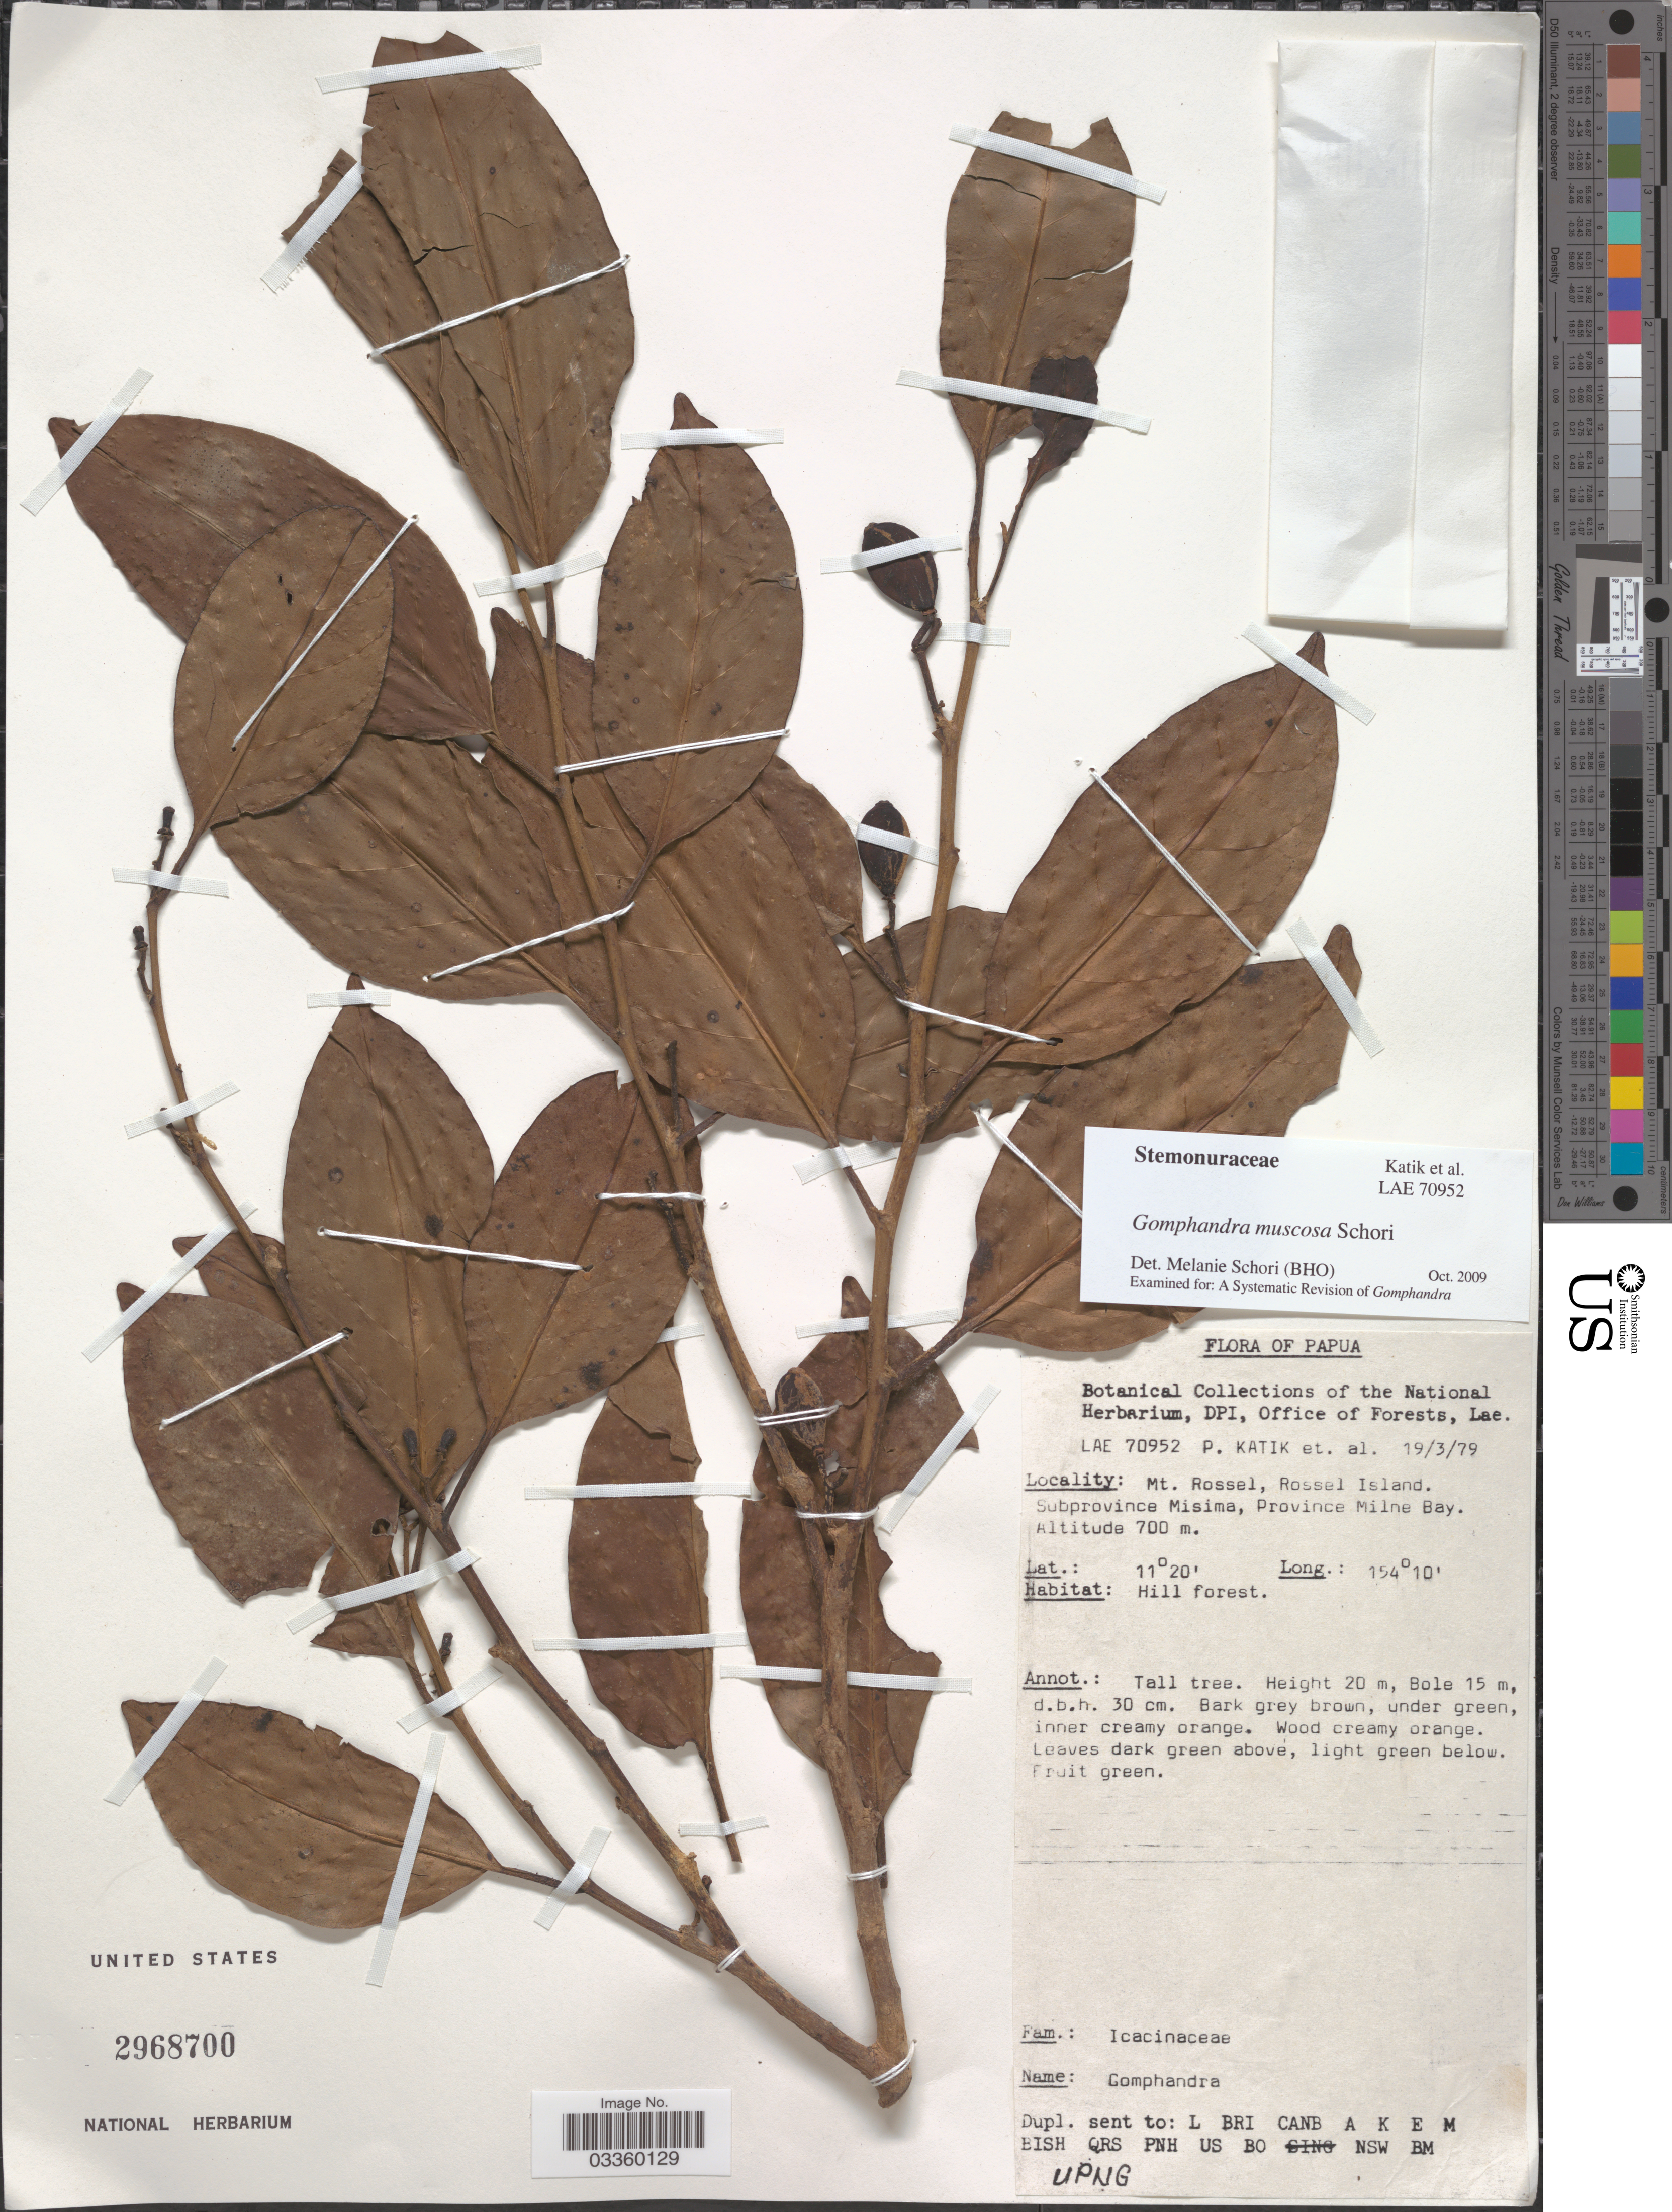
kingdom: Plantae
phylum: Tracheophyta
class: Magnoliopsida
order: Cardiopteridales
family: Stemonuraceae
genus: Gomphandra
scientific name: Gomphandra muscosa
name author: Schori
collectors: P. Katik & et al.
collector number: LAE 70952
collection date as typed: Transcribed d/m/y: 19/3/79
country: Papua New Guinea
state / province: Milne Bay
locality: Papua. Mt. Rossel, Rossel Island. Subprovince Misima.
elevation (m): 700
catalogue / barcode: US 2968700